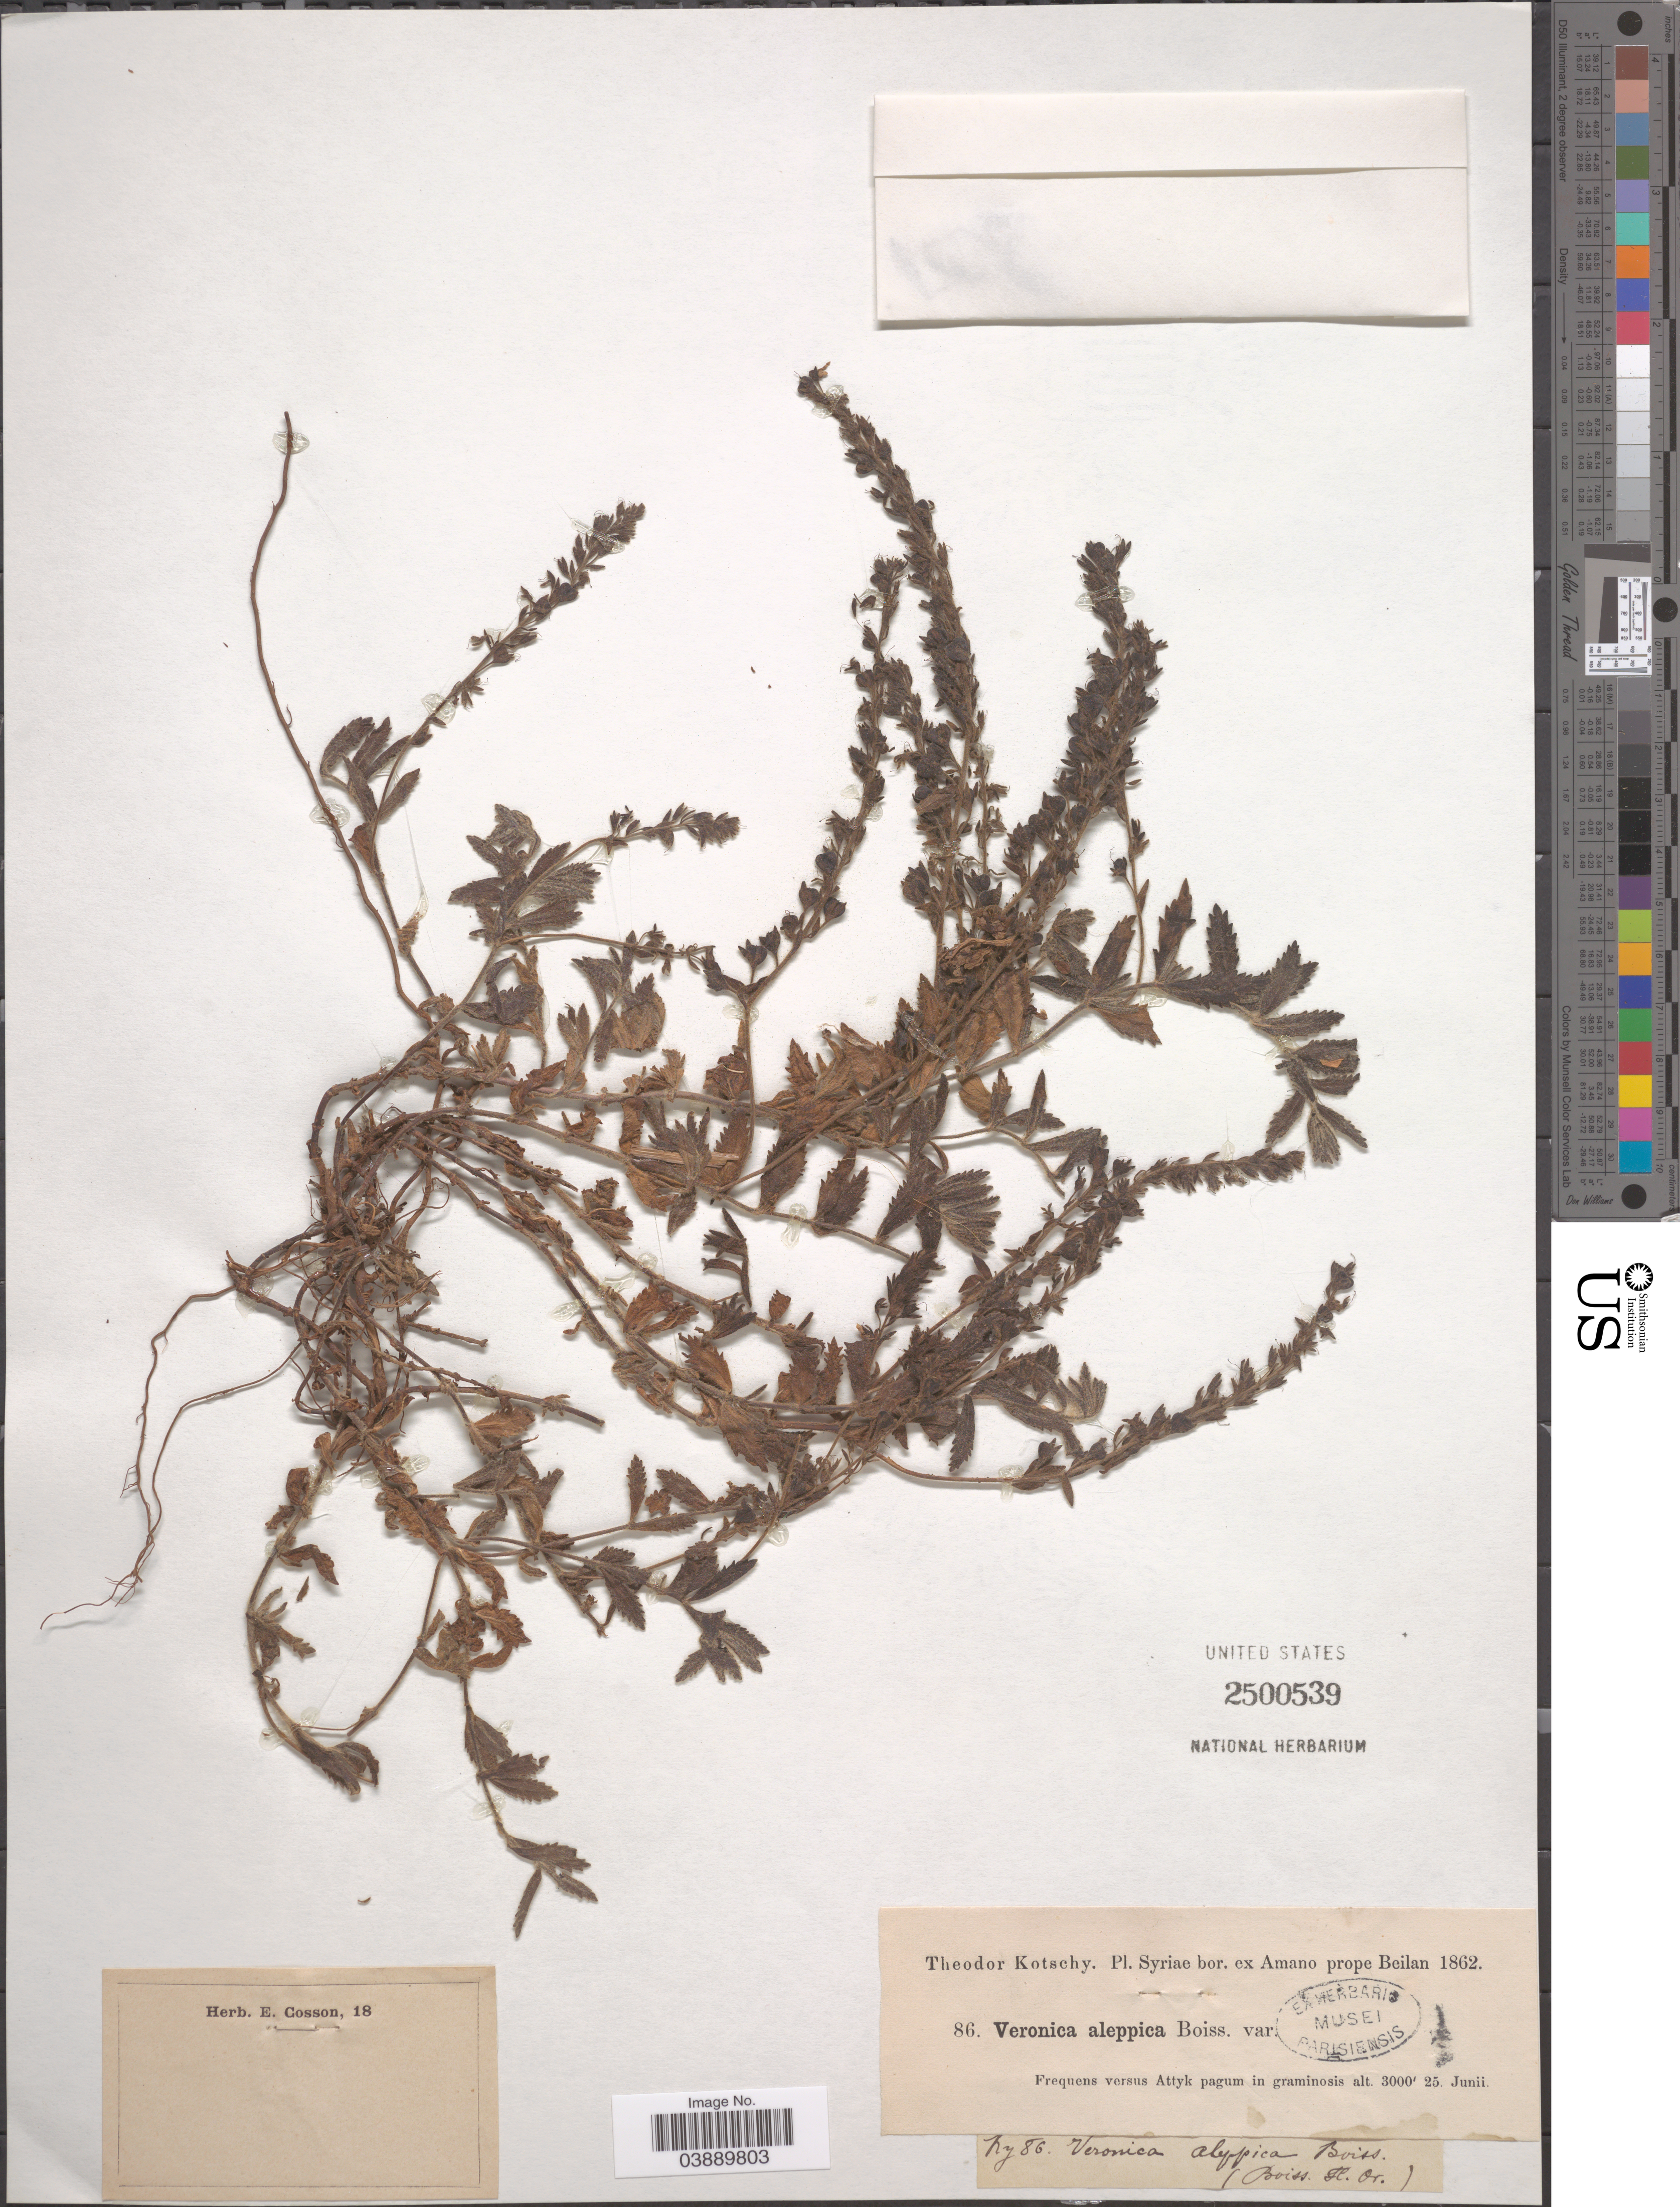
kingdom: Plantae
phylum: Tracheophyta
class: Magnoliopsida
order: Lamiales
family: Plantaginaceae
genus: Veronica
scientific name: Veronica aleppica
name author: Boiss.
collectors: K. G. Kotschy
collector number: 86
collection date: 1862-06-25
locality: Syriae bor. ex Amano prope Beilan.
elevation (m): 914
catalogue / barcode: US 2500539